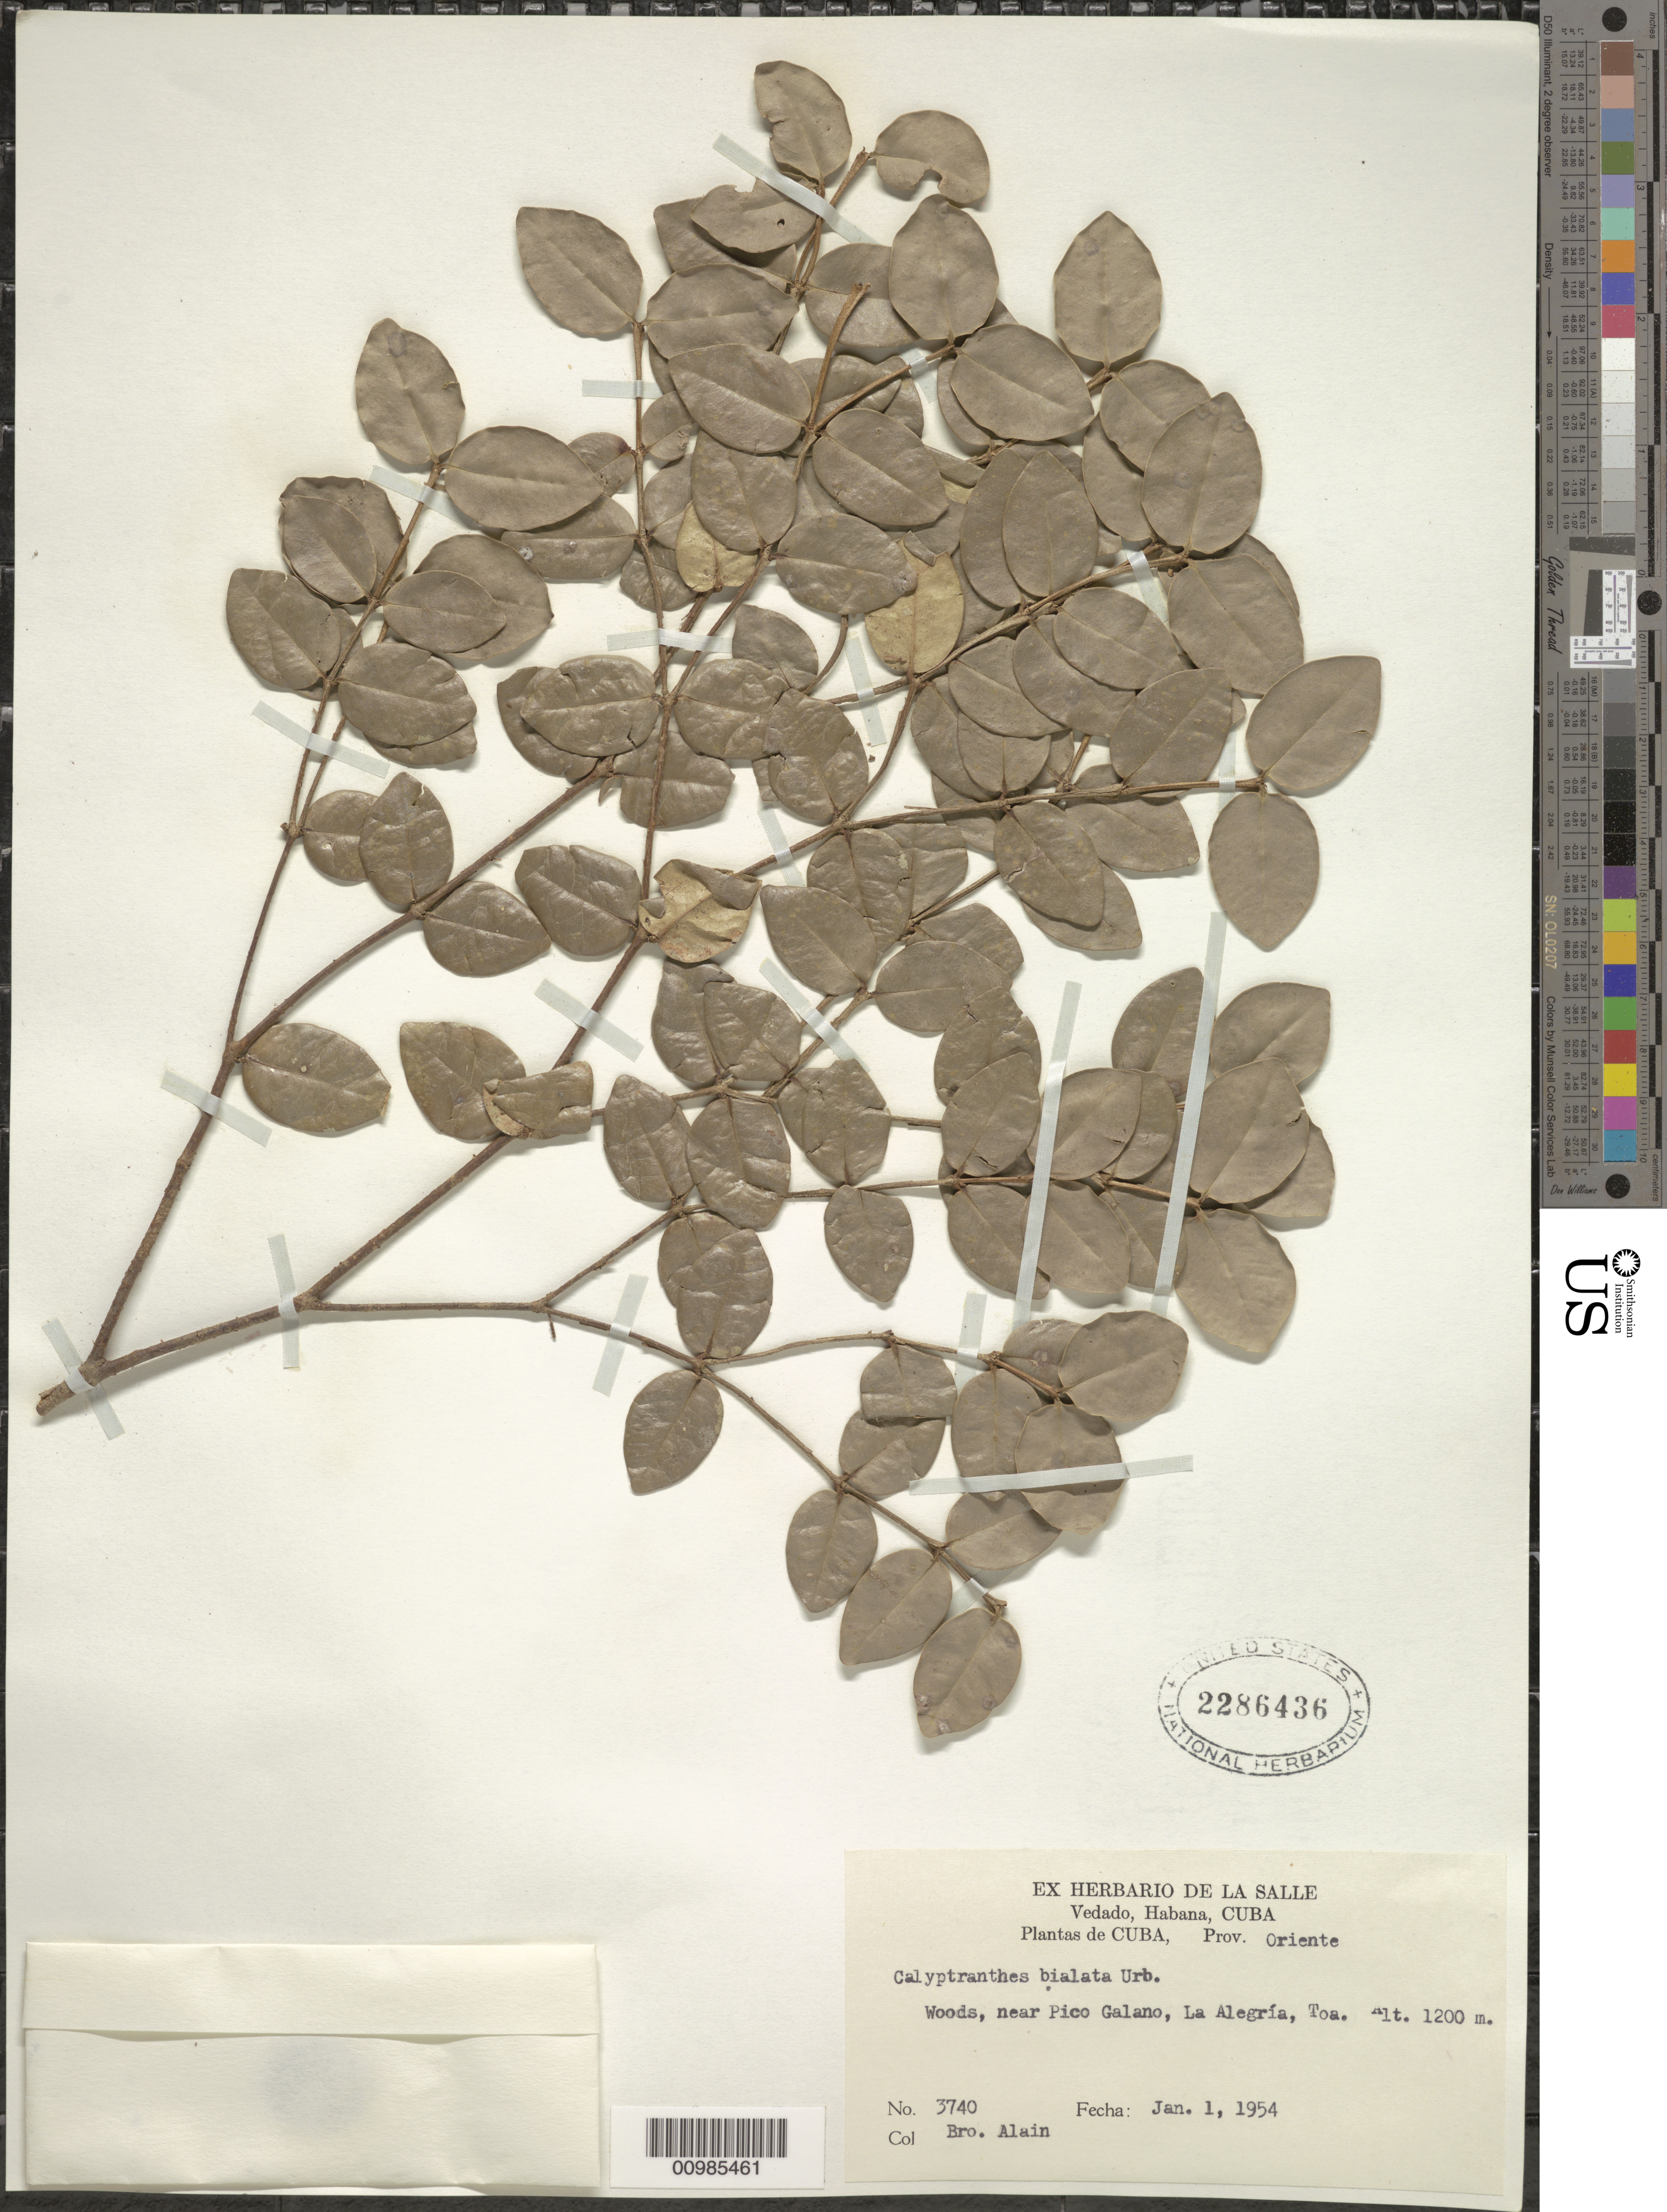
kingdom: Plantae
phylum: Tracheophyta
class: Magnoliopsida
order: Myrtales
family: Myrtaceae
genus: Myrcia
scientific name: Myrcia bialata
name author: (Urb.) Z. Acosta & K. Samra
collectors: A. H. Liogier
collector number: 3740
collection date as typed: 01 Jan 1954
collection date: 1954-01-01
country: Cuba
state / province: Oriente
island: Cuba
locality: Near Pico Galano, Las Algeria, Toa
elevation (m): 1200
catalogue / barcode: US 2286436